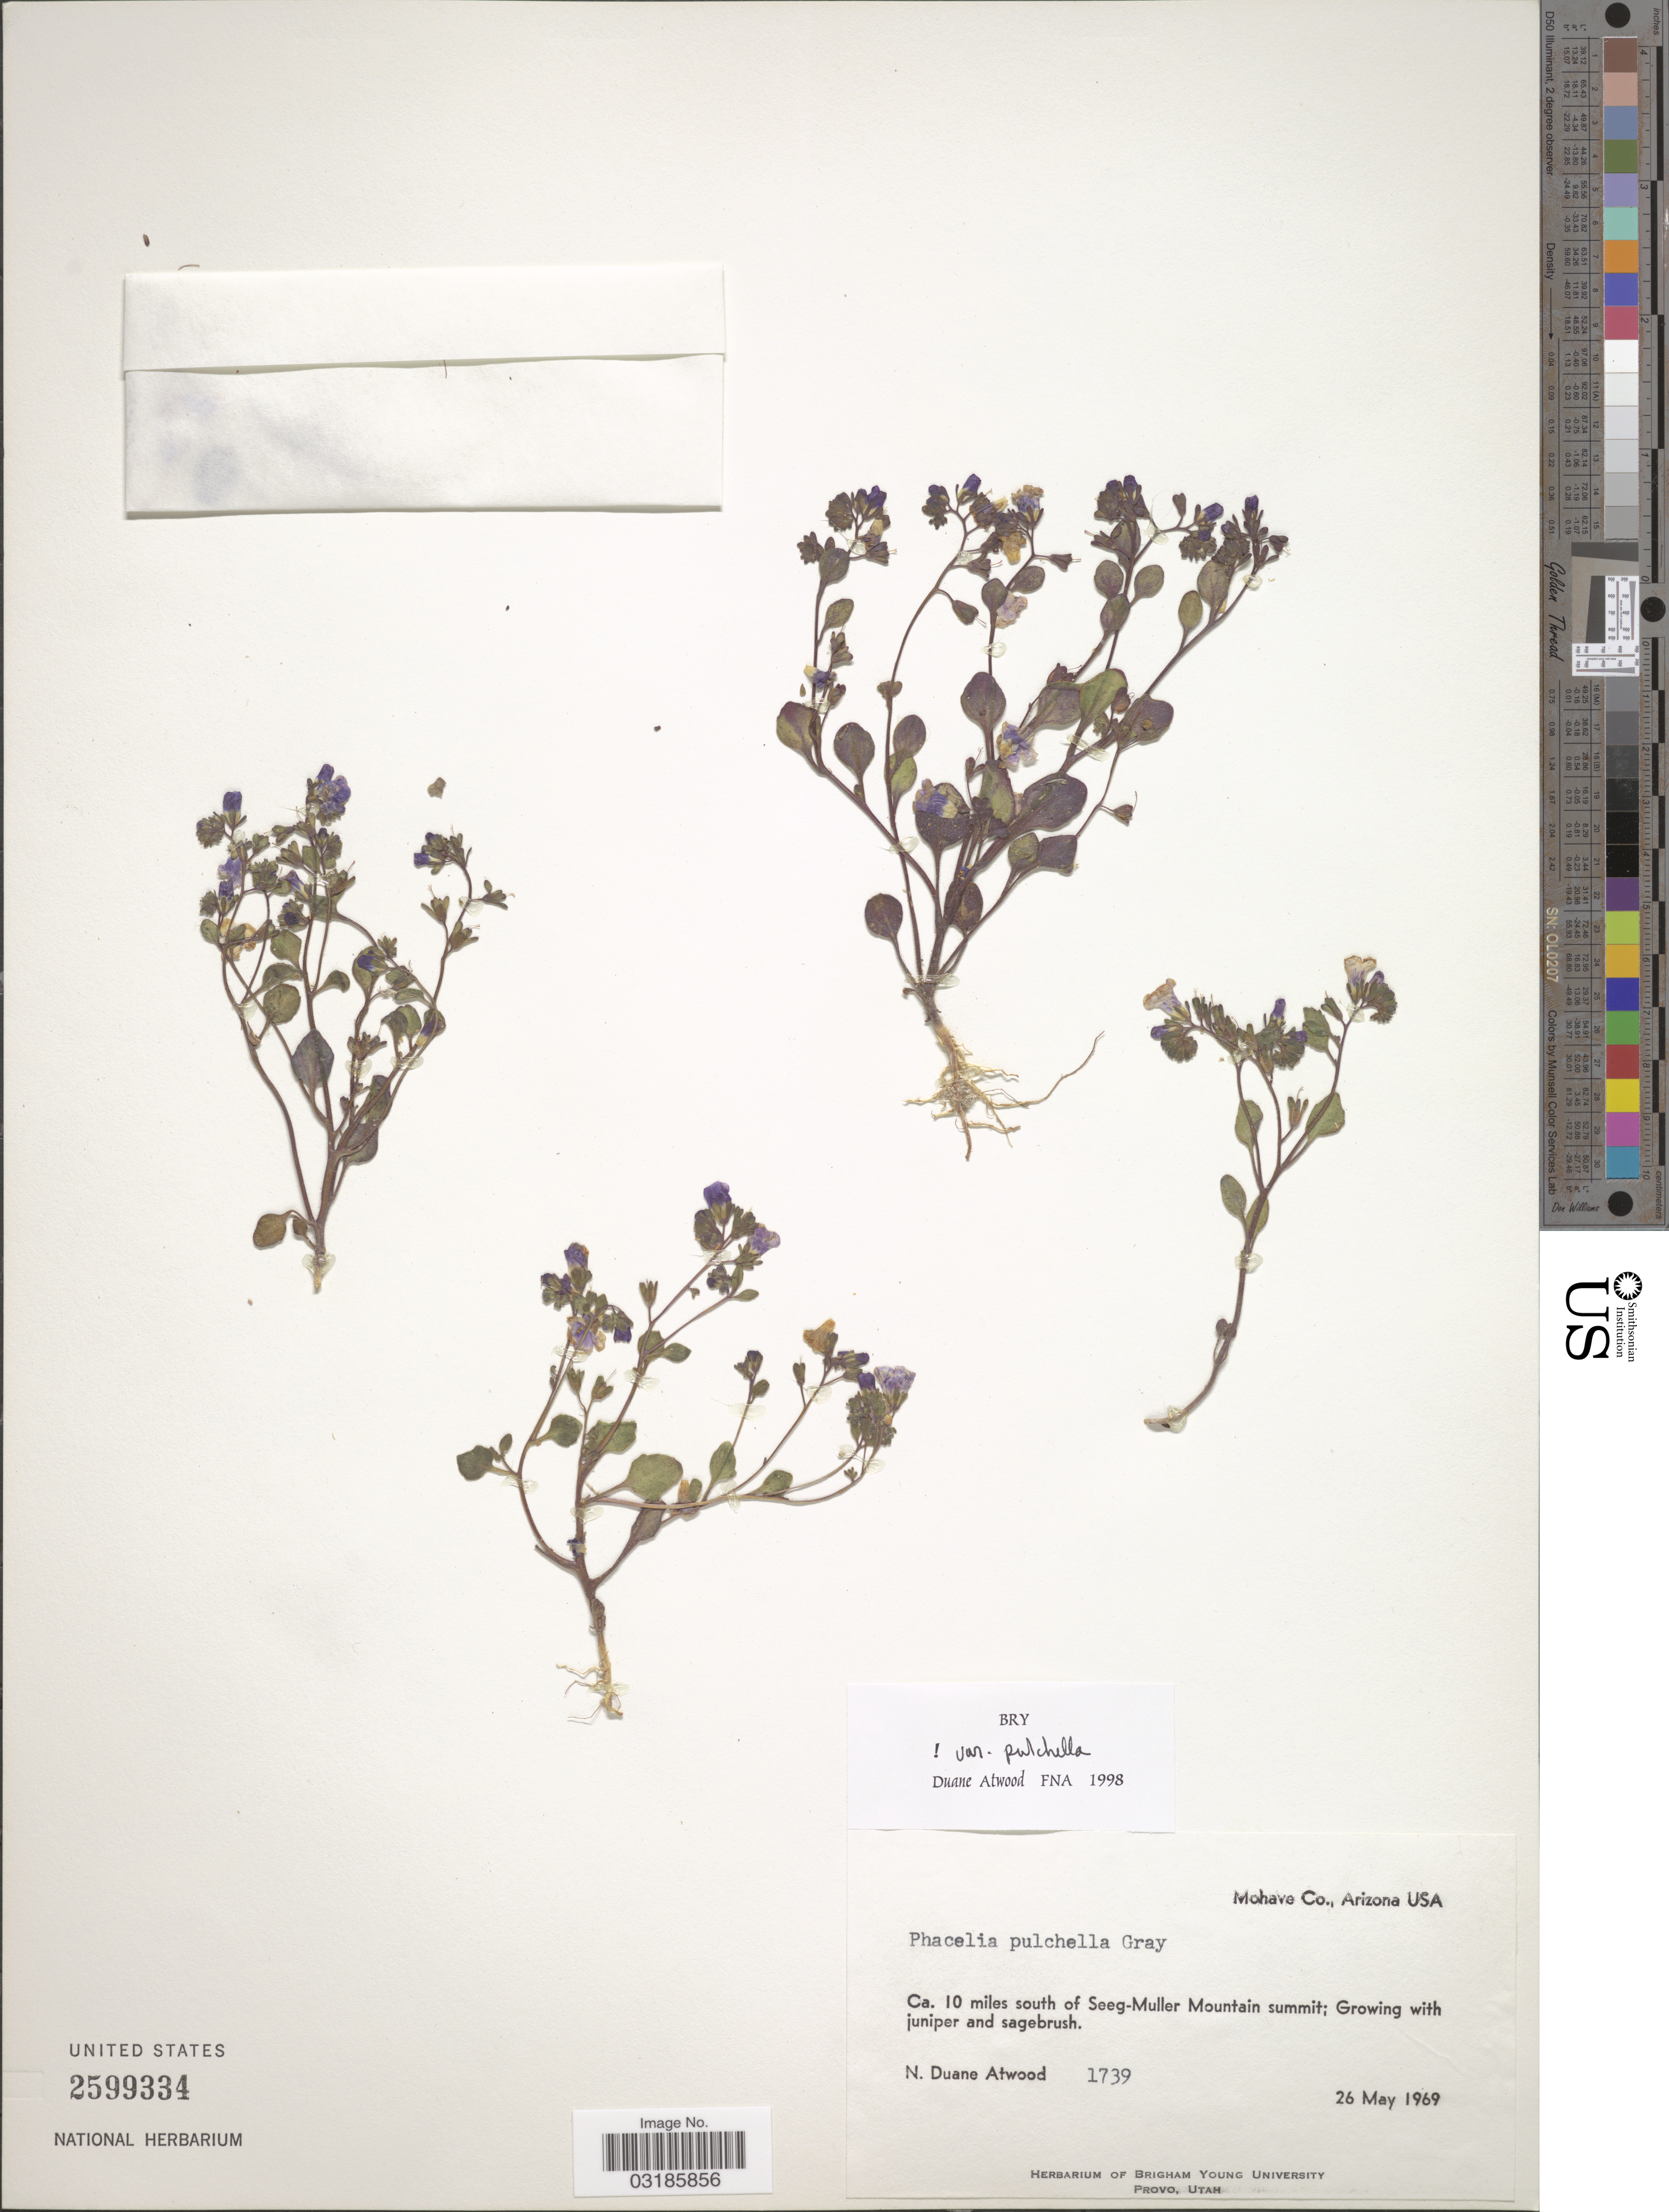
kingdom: Plantae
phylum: Tracheophyta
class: Magnoliopsida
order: Boraginales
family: Hydrophyllaceae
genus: Phacelia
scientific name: Phacelia pulchella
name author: A. Gray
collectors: N. Atwood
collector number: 1739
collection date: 1969-05-26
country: United States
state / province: Arizona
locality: Mohave Co. Ca. 10 miles south of Seeg-Muller Mountain summit.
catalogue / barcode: US 2599334